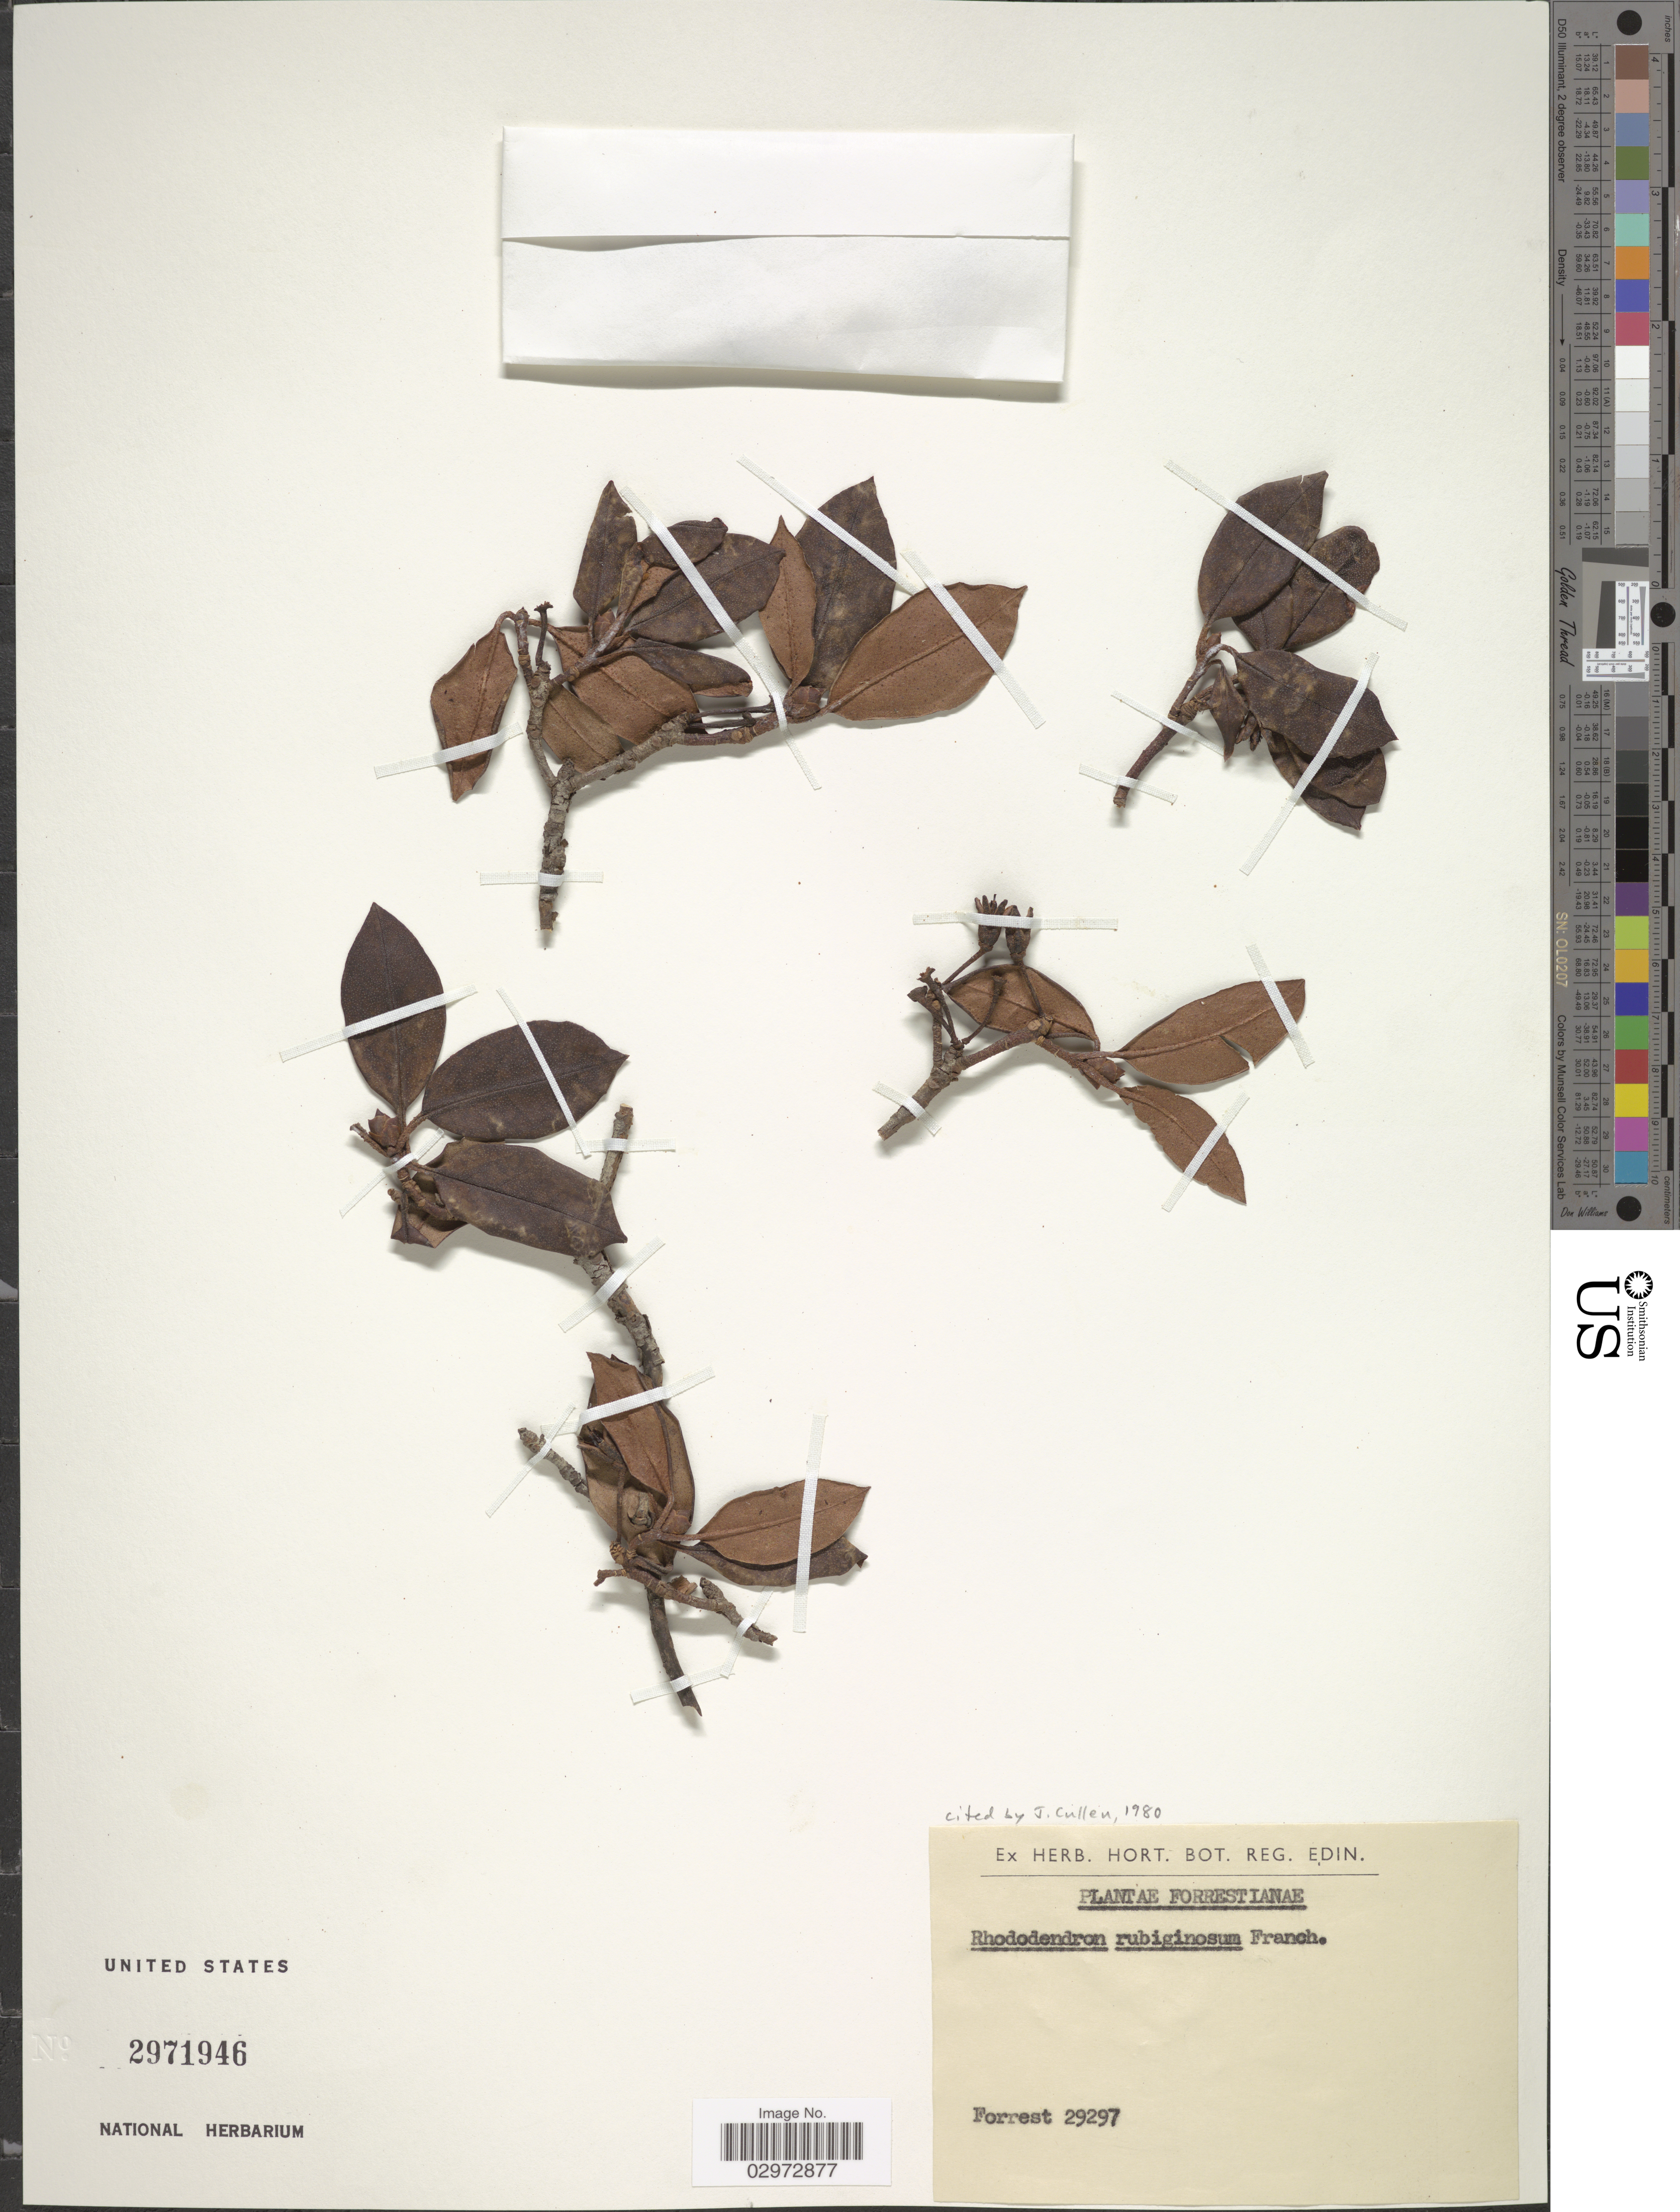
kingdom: Plantae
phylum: Tracheophyta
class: Magnoliopsida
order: Ericales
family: Ericaceae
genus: Rhododendron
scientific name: Rhododendron rubiginosum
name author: Franch.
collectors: -. Forrest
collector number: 29297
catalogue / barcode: US 2971946